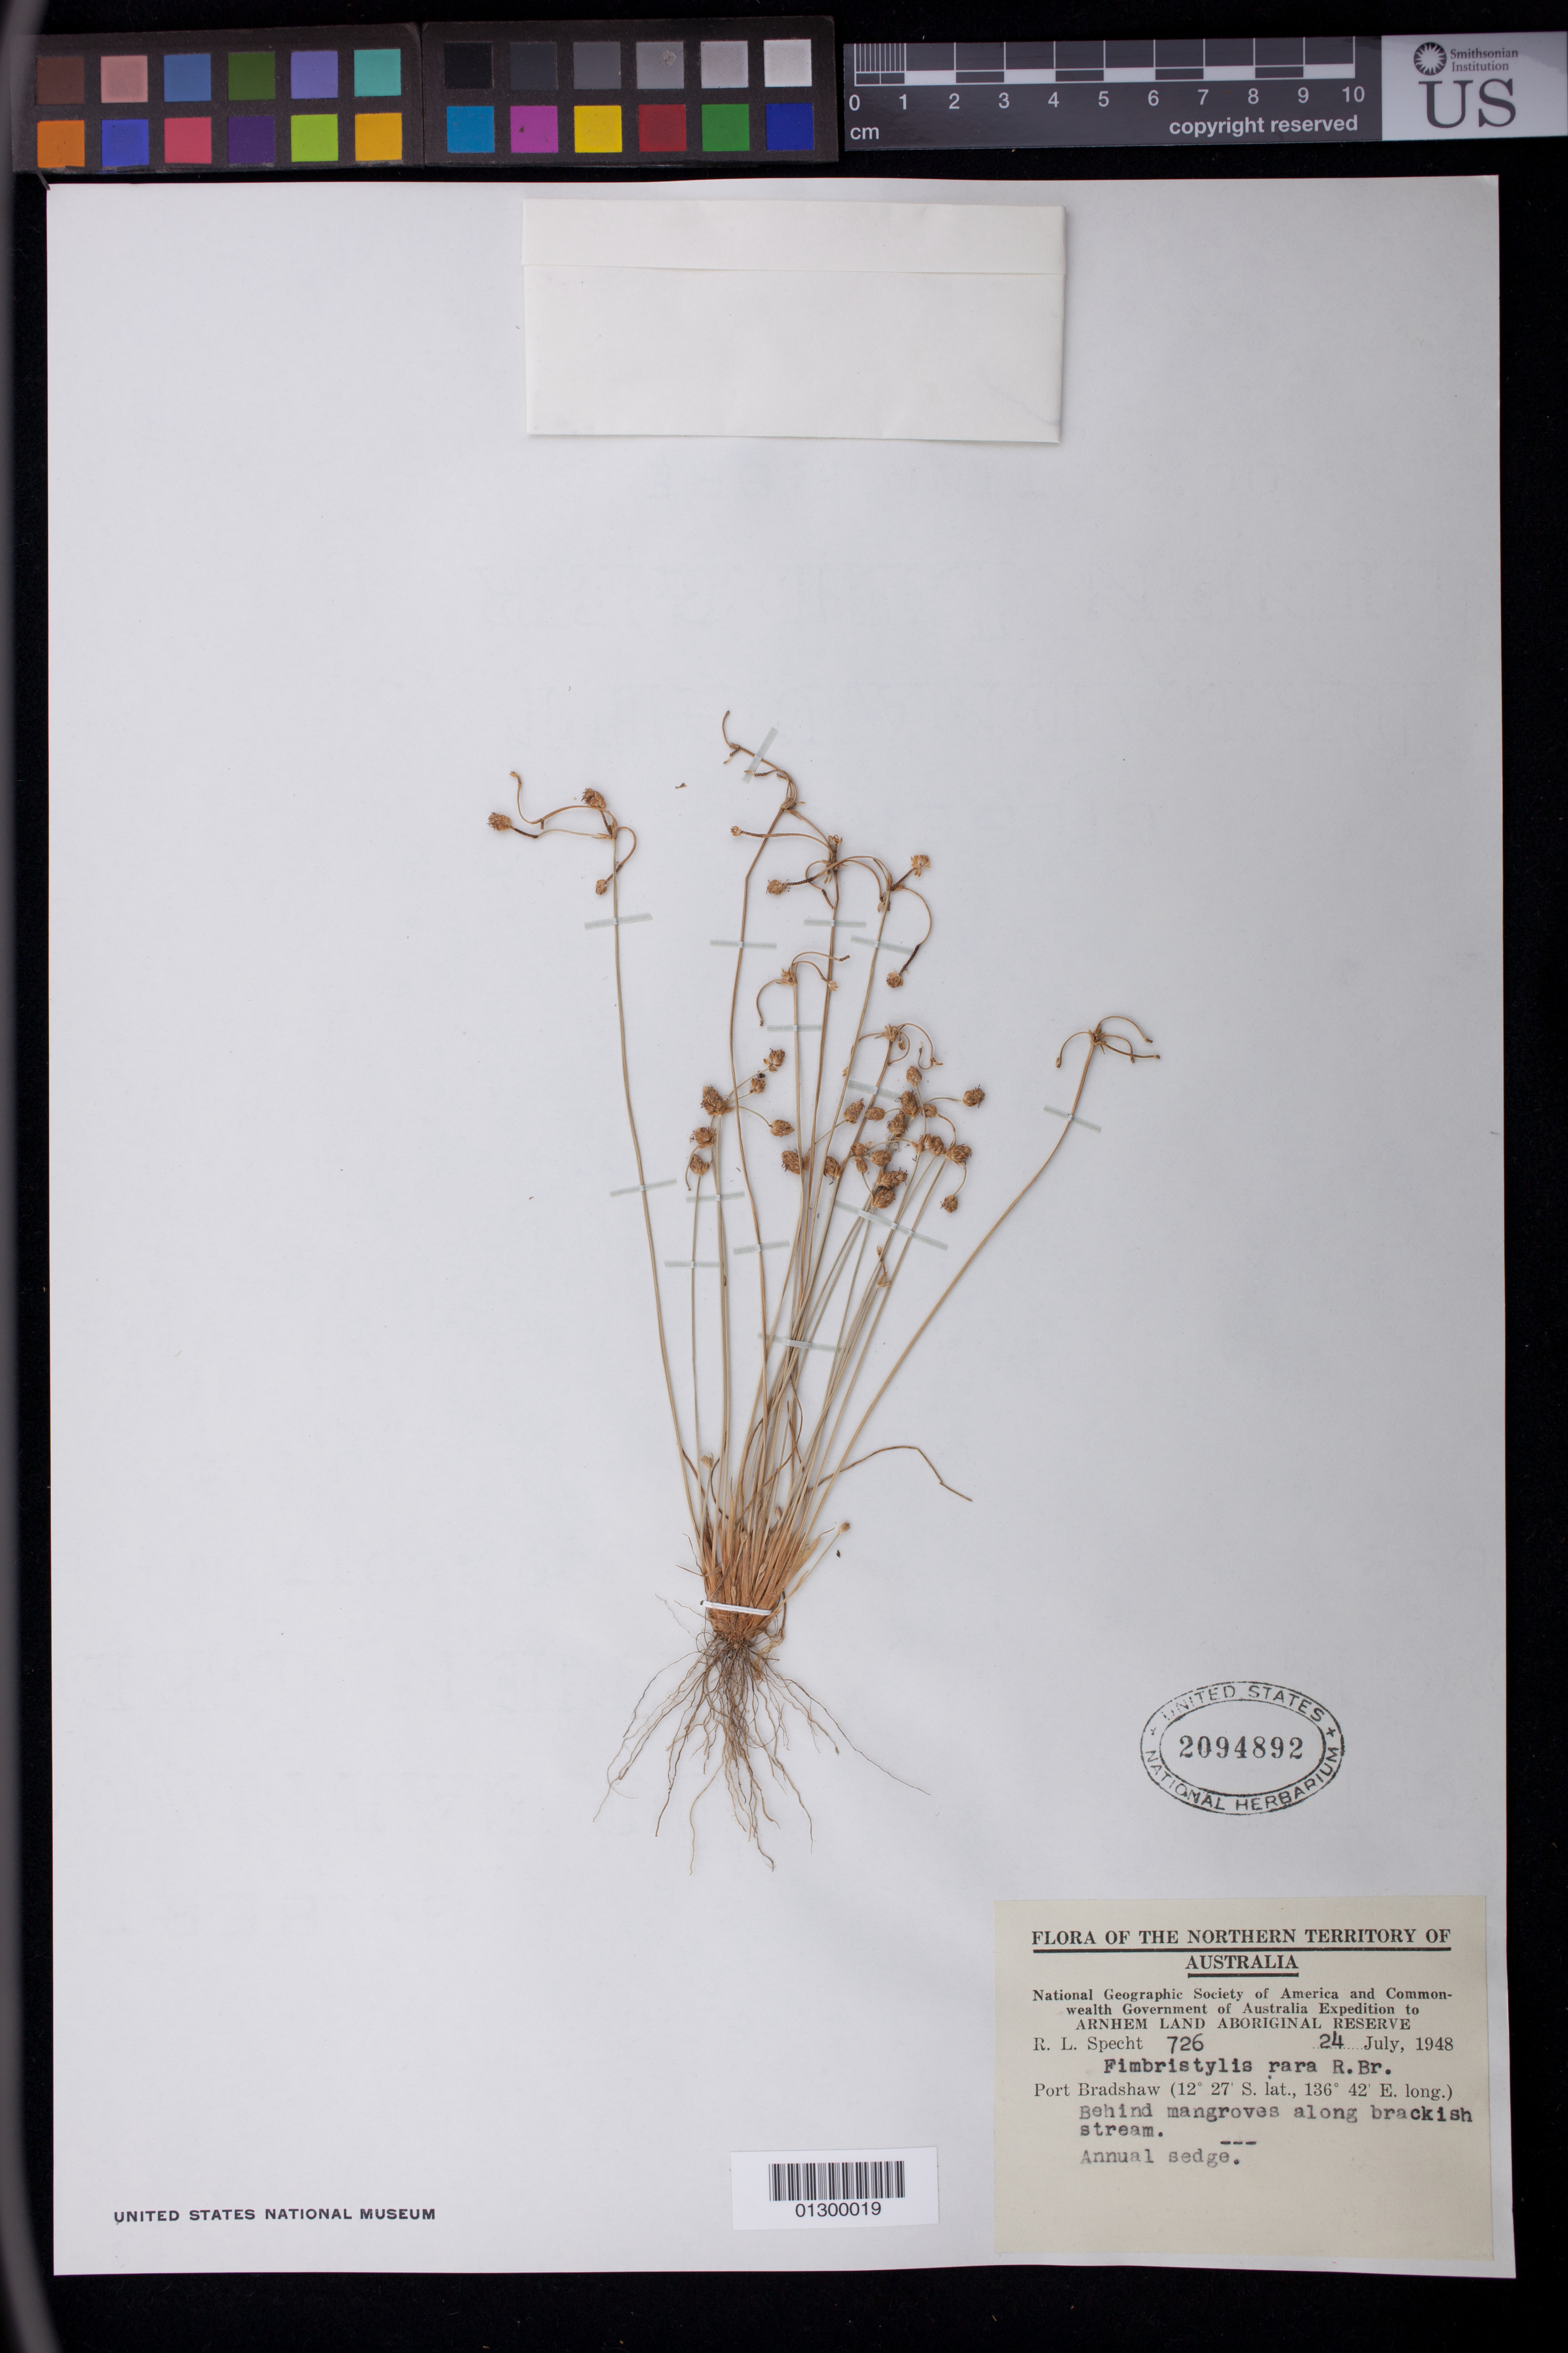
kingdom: Plantae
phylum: Tracheophyta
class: Liliopsida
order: Poales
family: Cyperaceae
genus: Fimbristylis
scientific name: Fimbristylis rara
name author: R. Br.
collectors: R. L. Specht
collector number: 726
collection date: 1948-07-24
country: Australia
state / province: Northern Territory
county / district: East Arnhem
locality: Port Bradshaw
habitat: Behind mangroves along brackish stream.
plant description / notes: Annual sedge.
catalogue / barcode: US 2094892